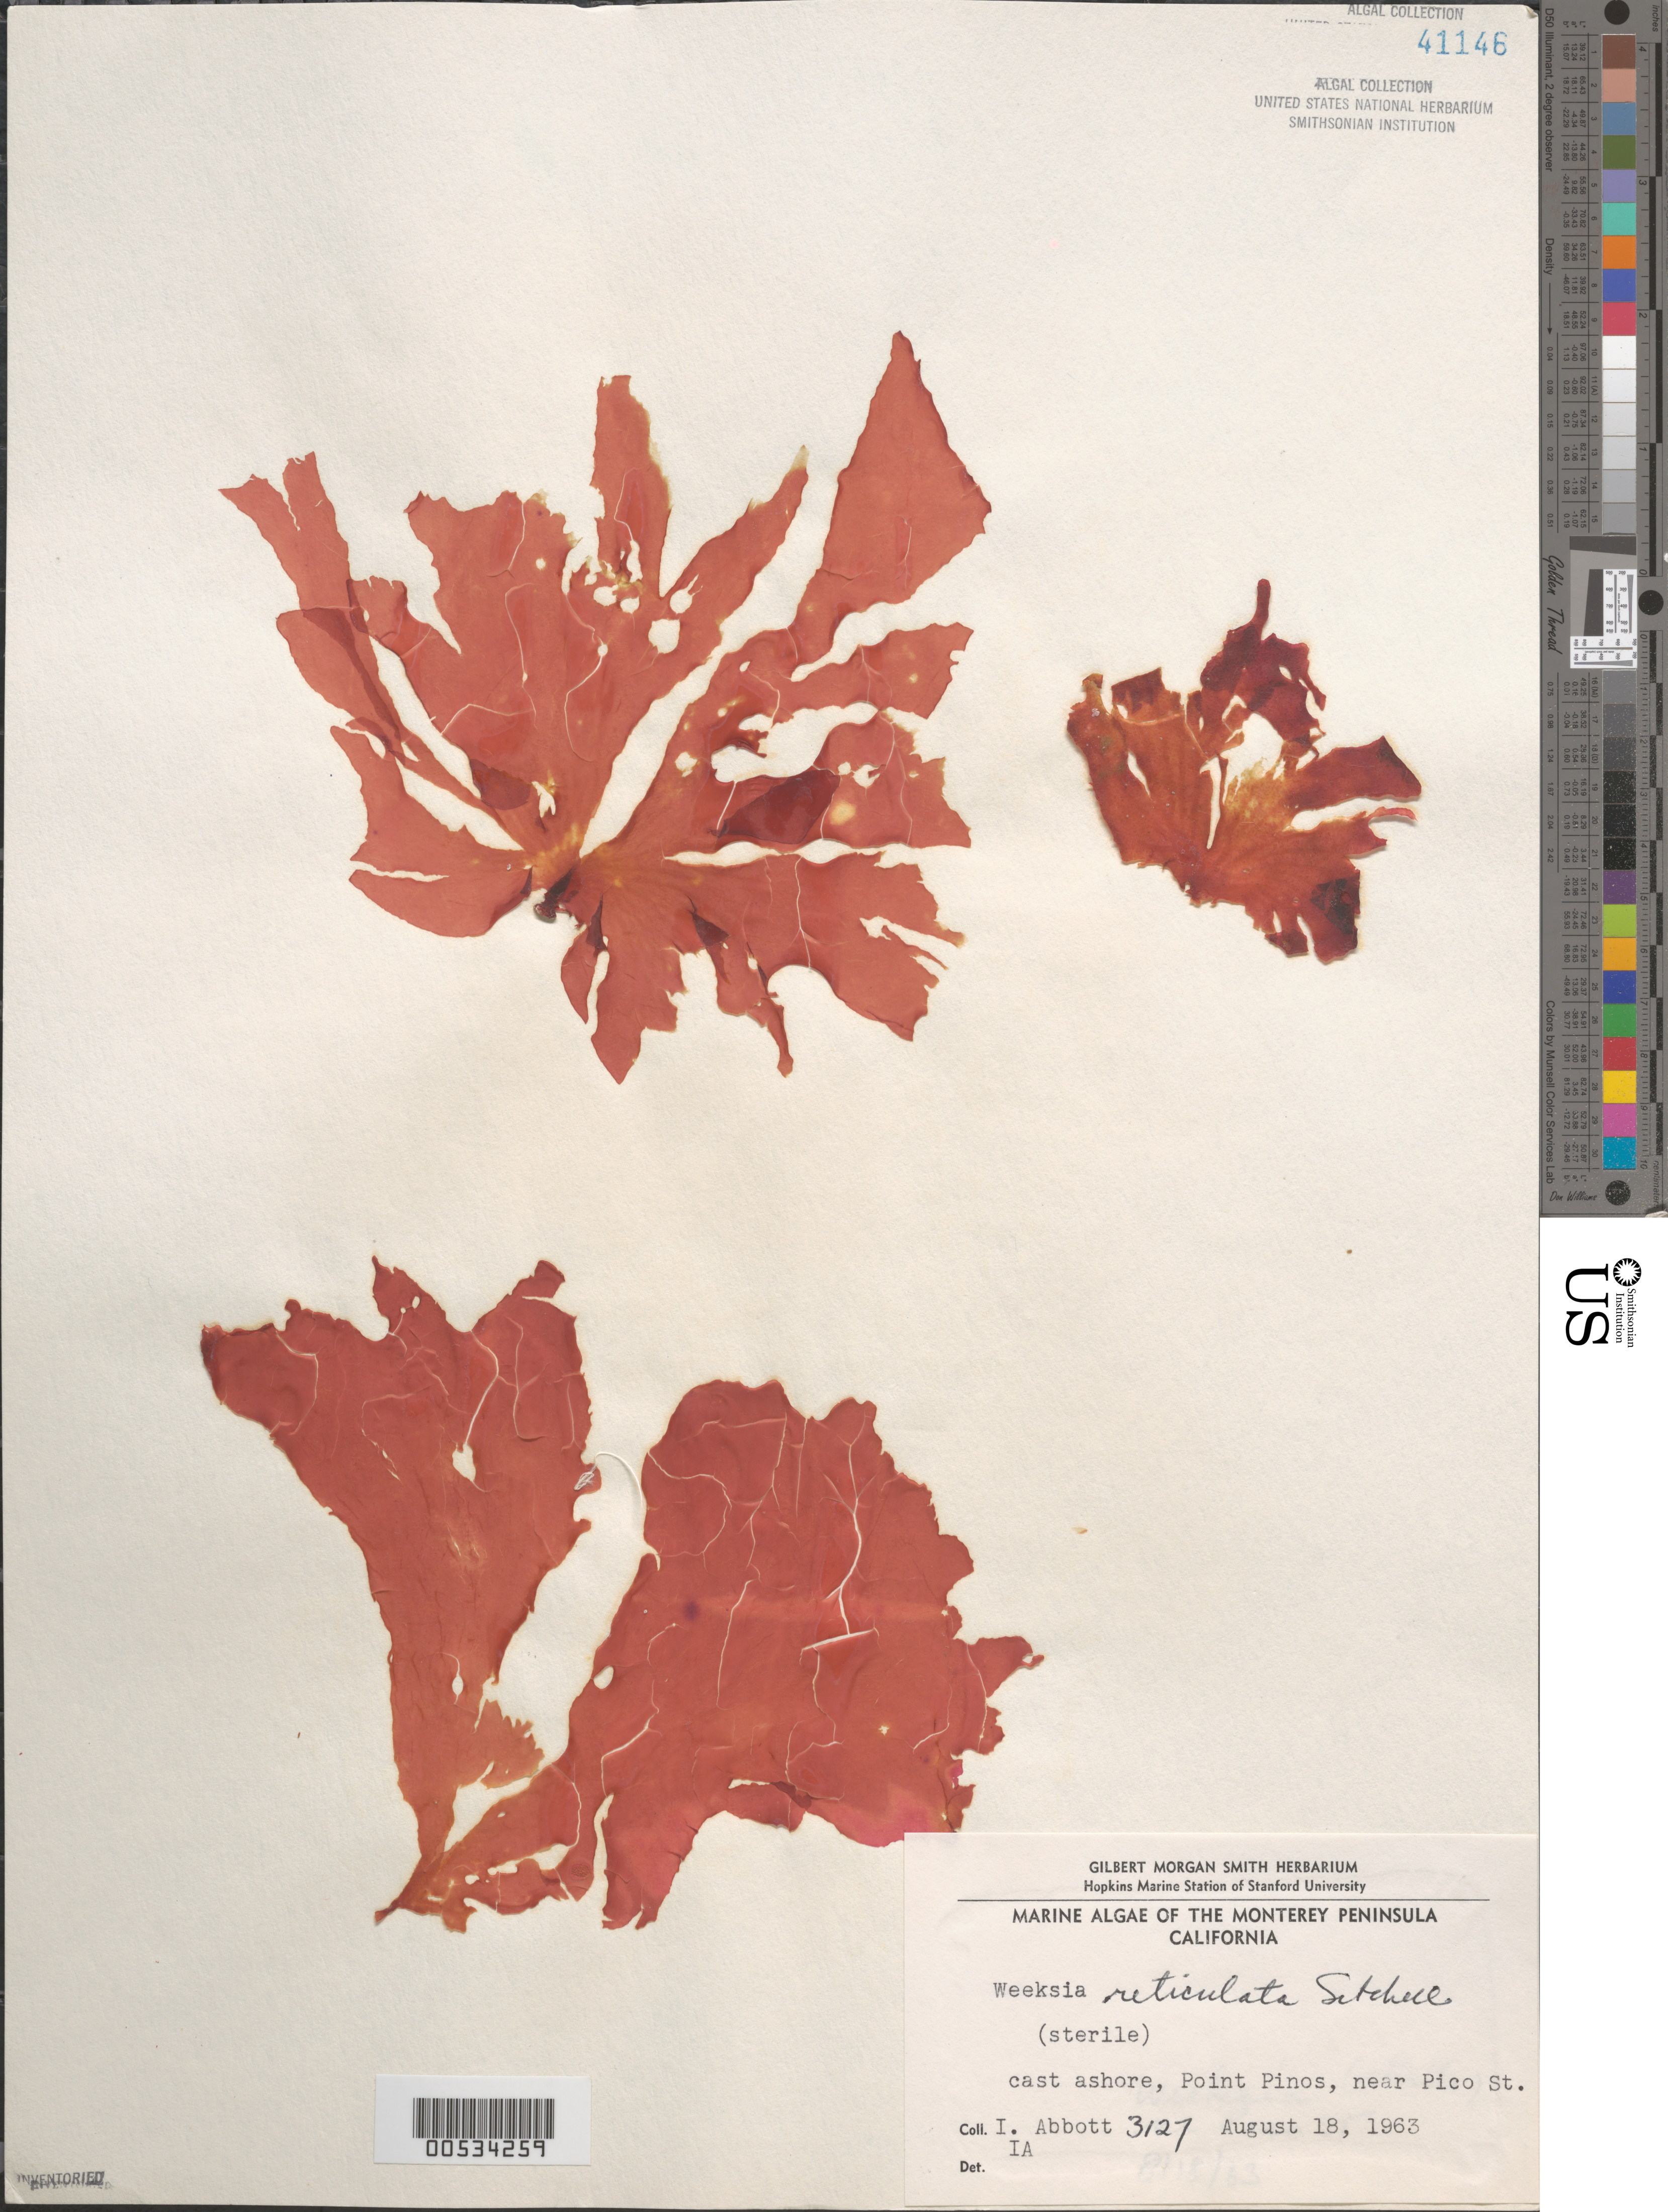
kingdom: Plantae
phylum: Rhodophyta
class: Florideophyceae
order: Gigartinales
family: Dumontiaceae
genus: Weeksia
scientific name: Weeksia reticulata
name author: Setch.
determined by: Abbott, Isabella A.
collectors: I. A. Abbott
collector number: IAA 3127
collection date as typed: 18 Aug 1963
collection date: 1963-08-18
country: United States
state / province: California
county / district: Monterey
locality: Point Pinos, near Pico Street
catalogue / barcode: US 41146